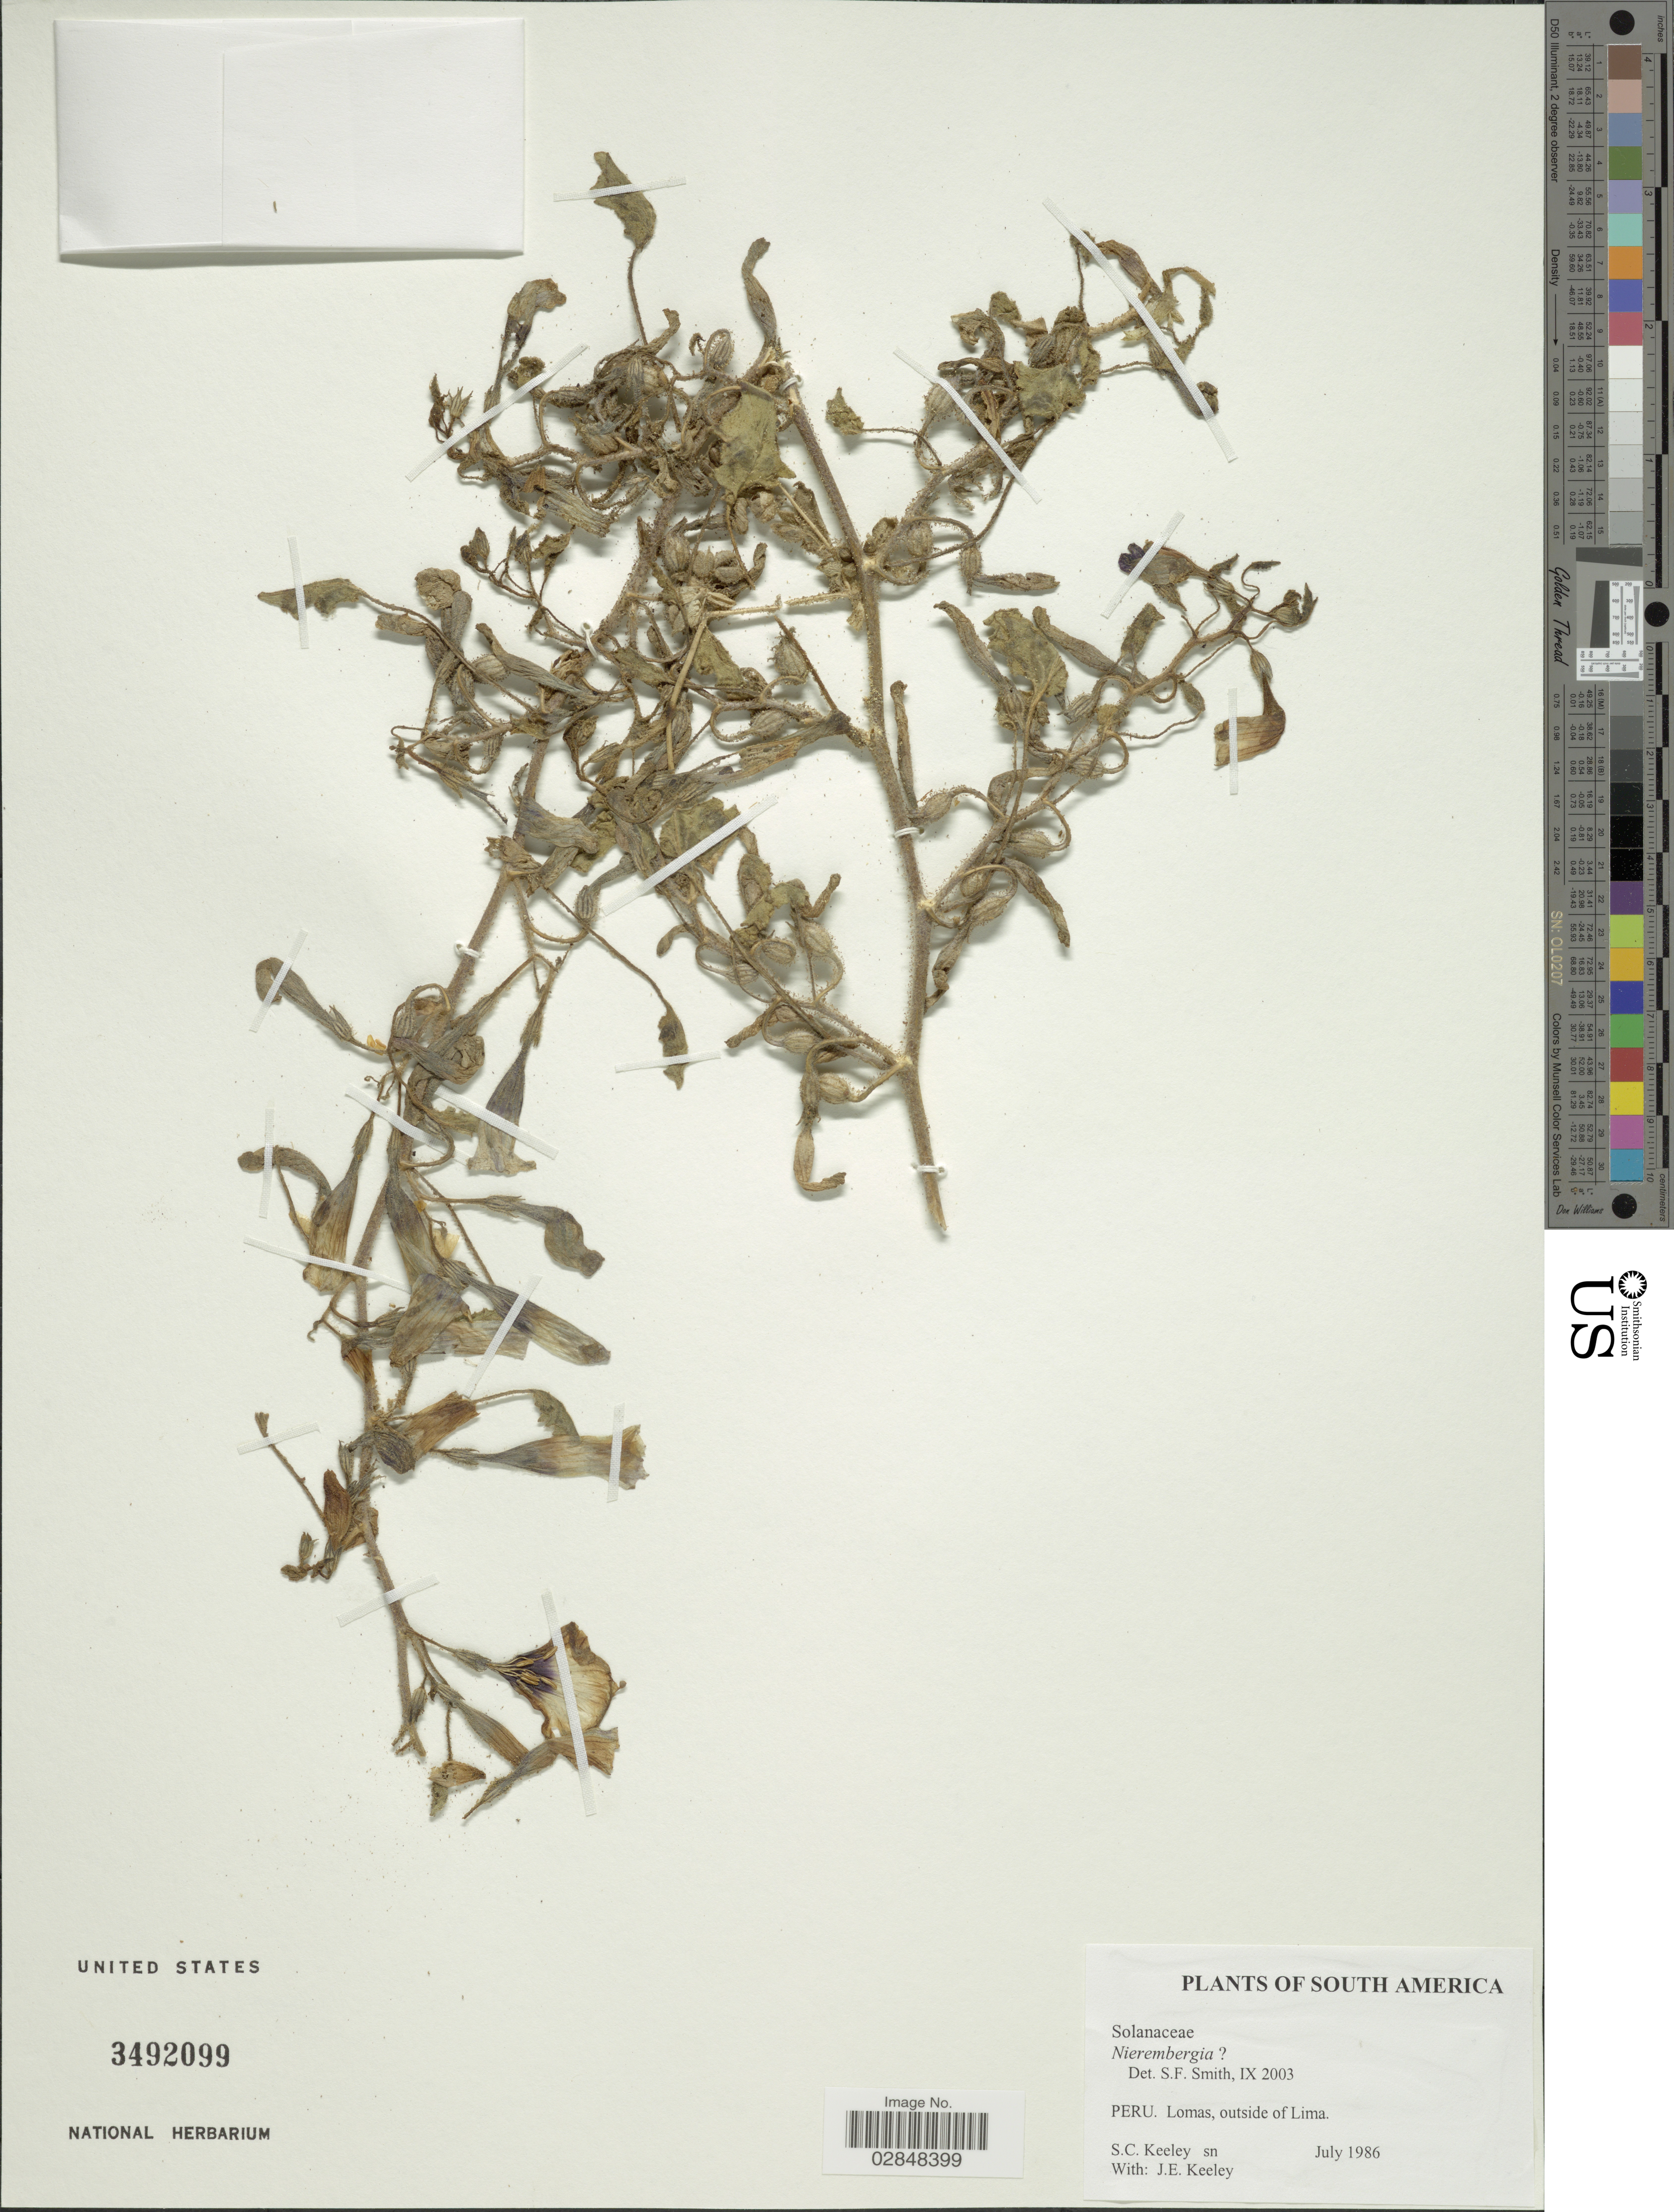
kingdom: Plantae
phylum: Tracheophyta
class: Magnoliopsida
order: Solanales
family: Solanaceae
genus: Nierembergia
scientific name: Nierembergia sp.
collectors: S. C. Keeley & J. E. Keeley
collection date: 1986-07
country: Peru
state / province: Lima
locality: Lomas, outside of Lima.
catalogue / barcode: US 3492099